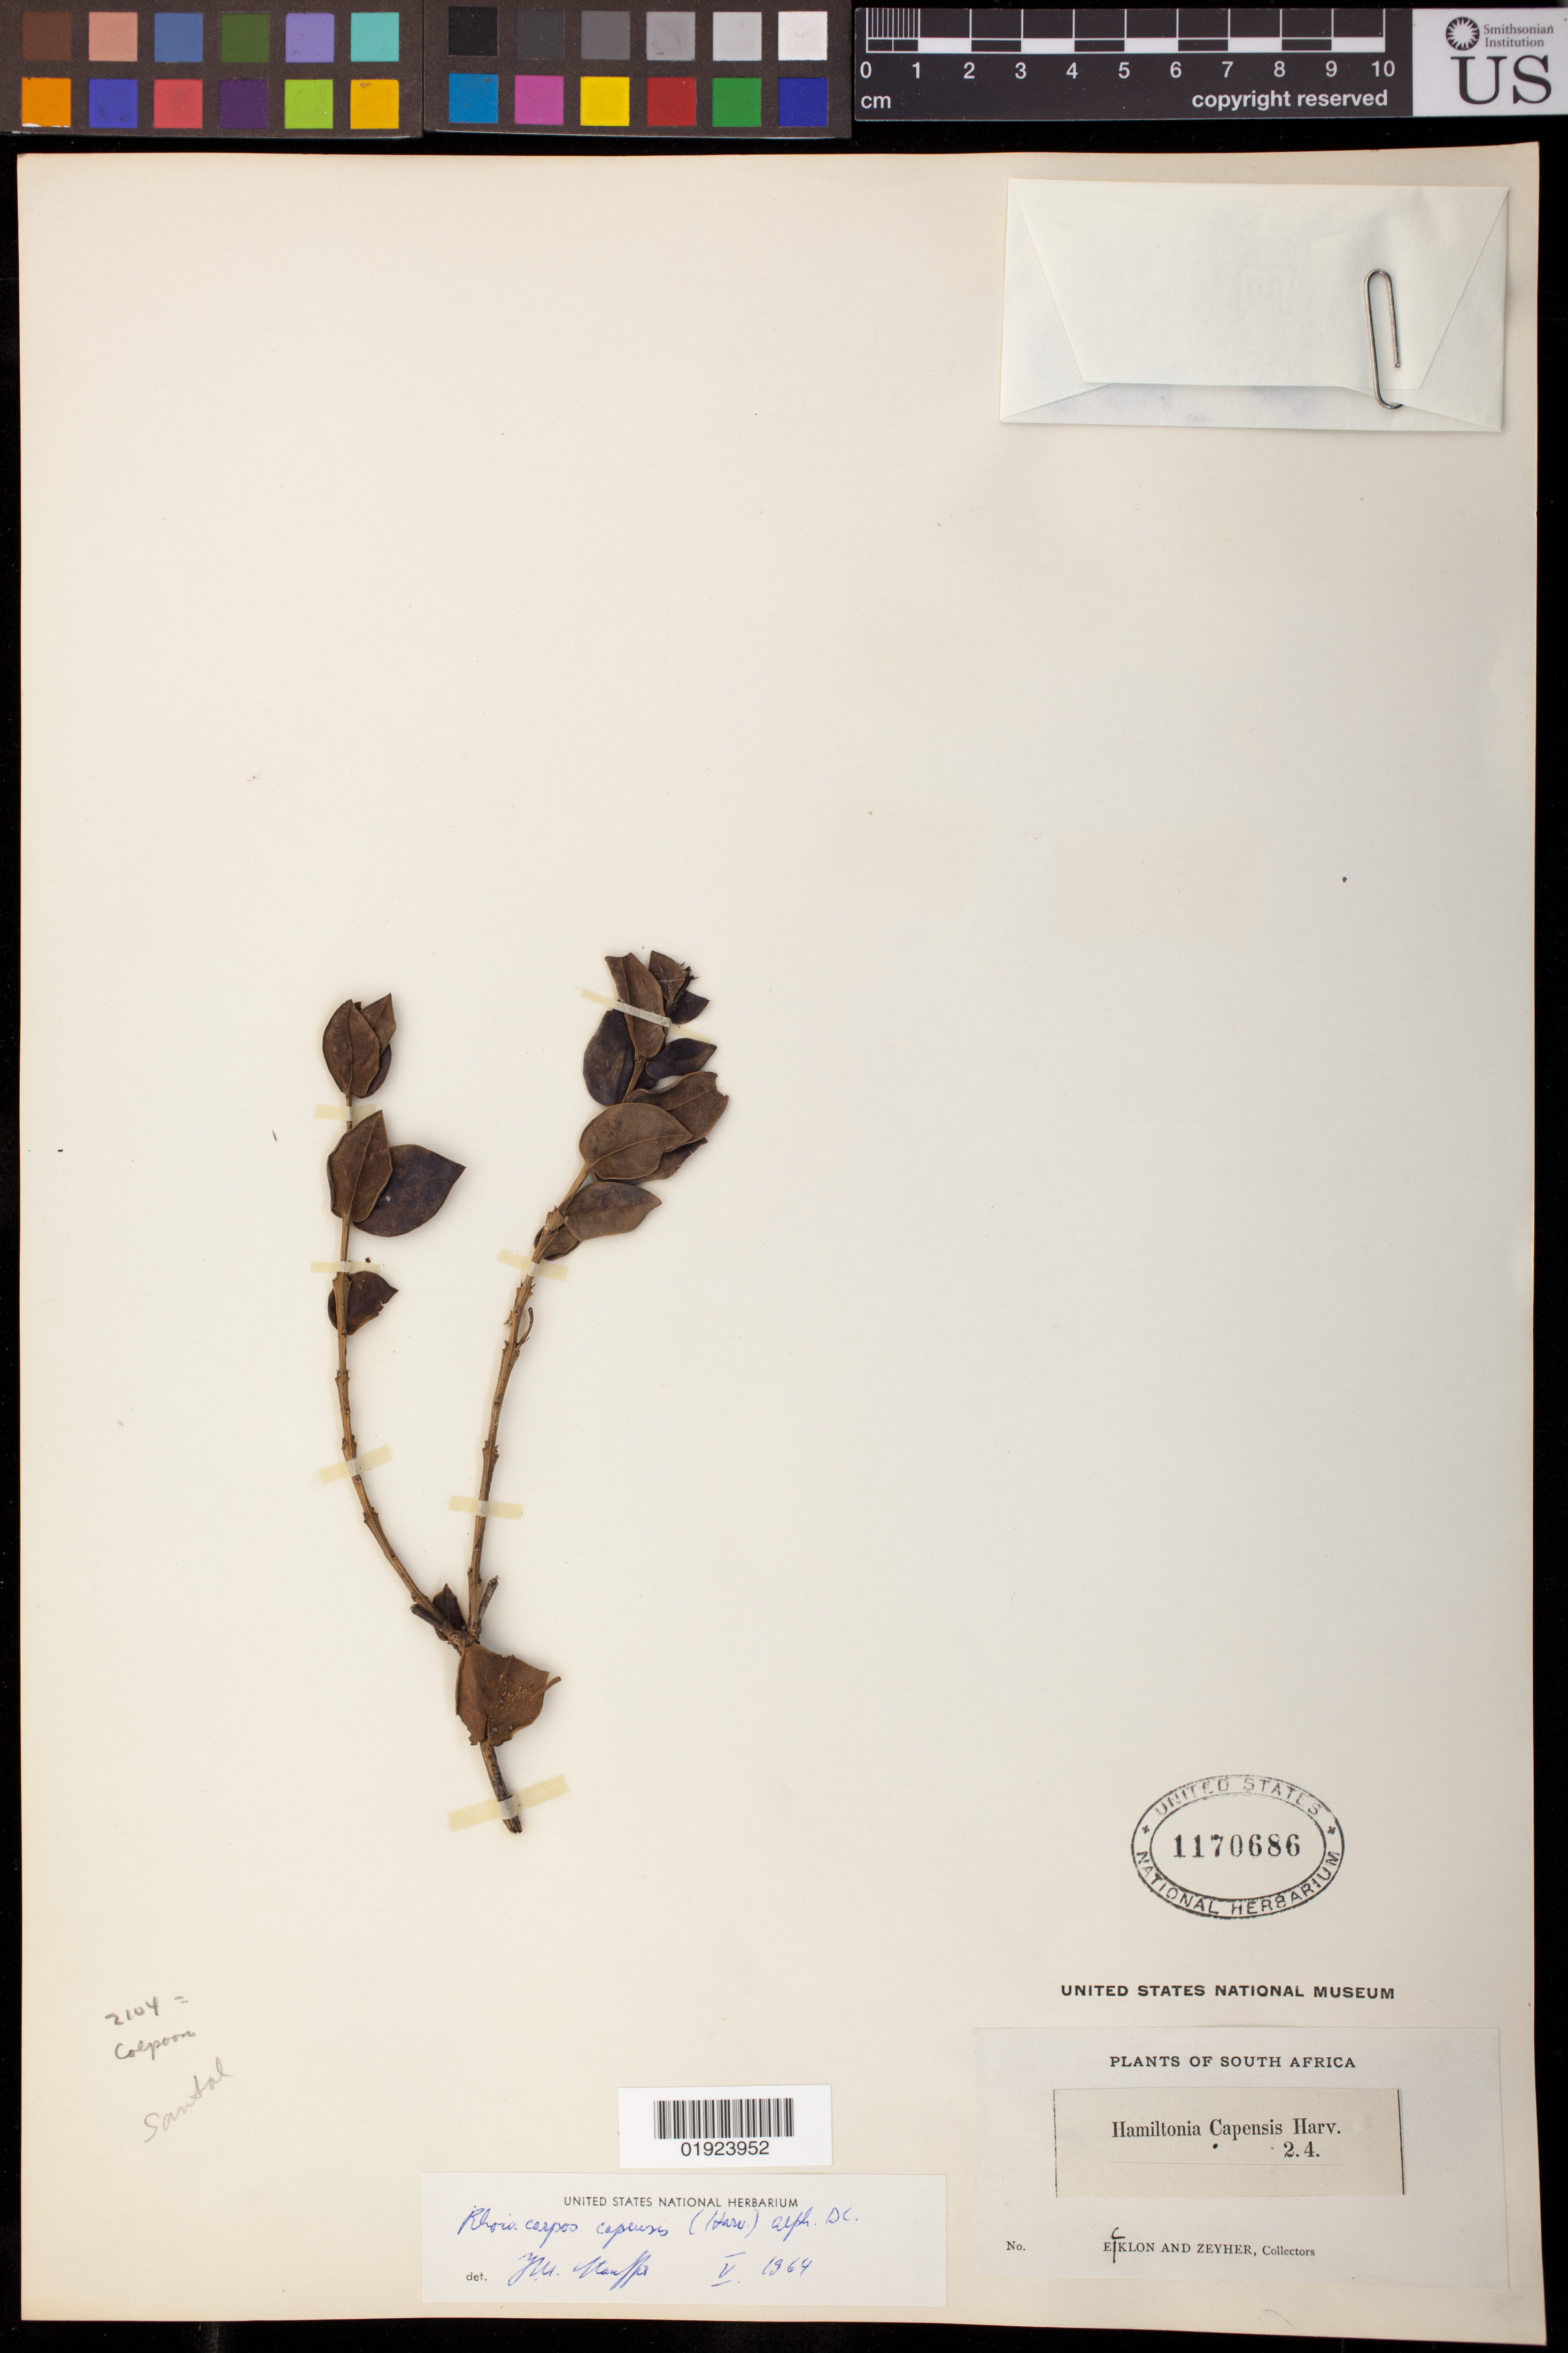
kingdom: Plantae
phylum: Tracheophyta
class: Magnoliopsida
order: Santalales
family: Santalaceae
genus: Colpoon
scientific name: Colpoon capense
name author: (Harv.) Sim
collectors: -. Ecklon & -. Zeyher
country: South Africa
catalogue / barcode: US 1170686